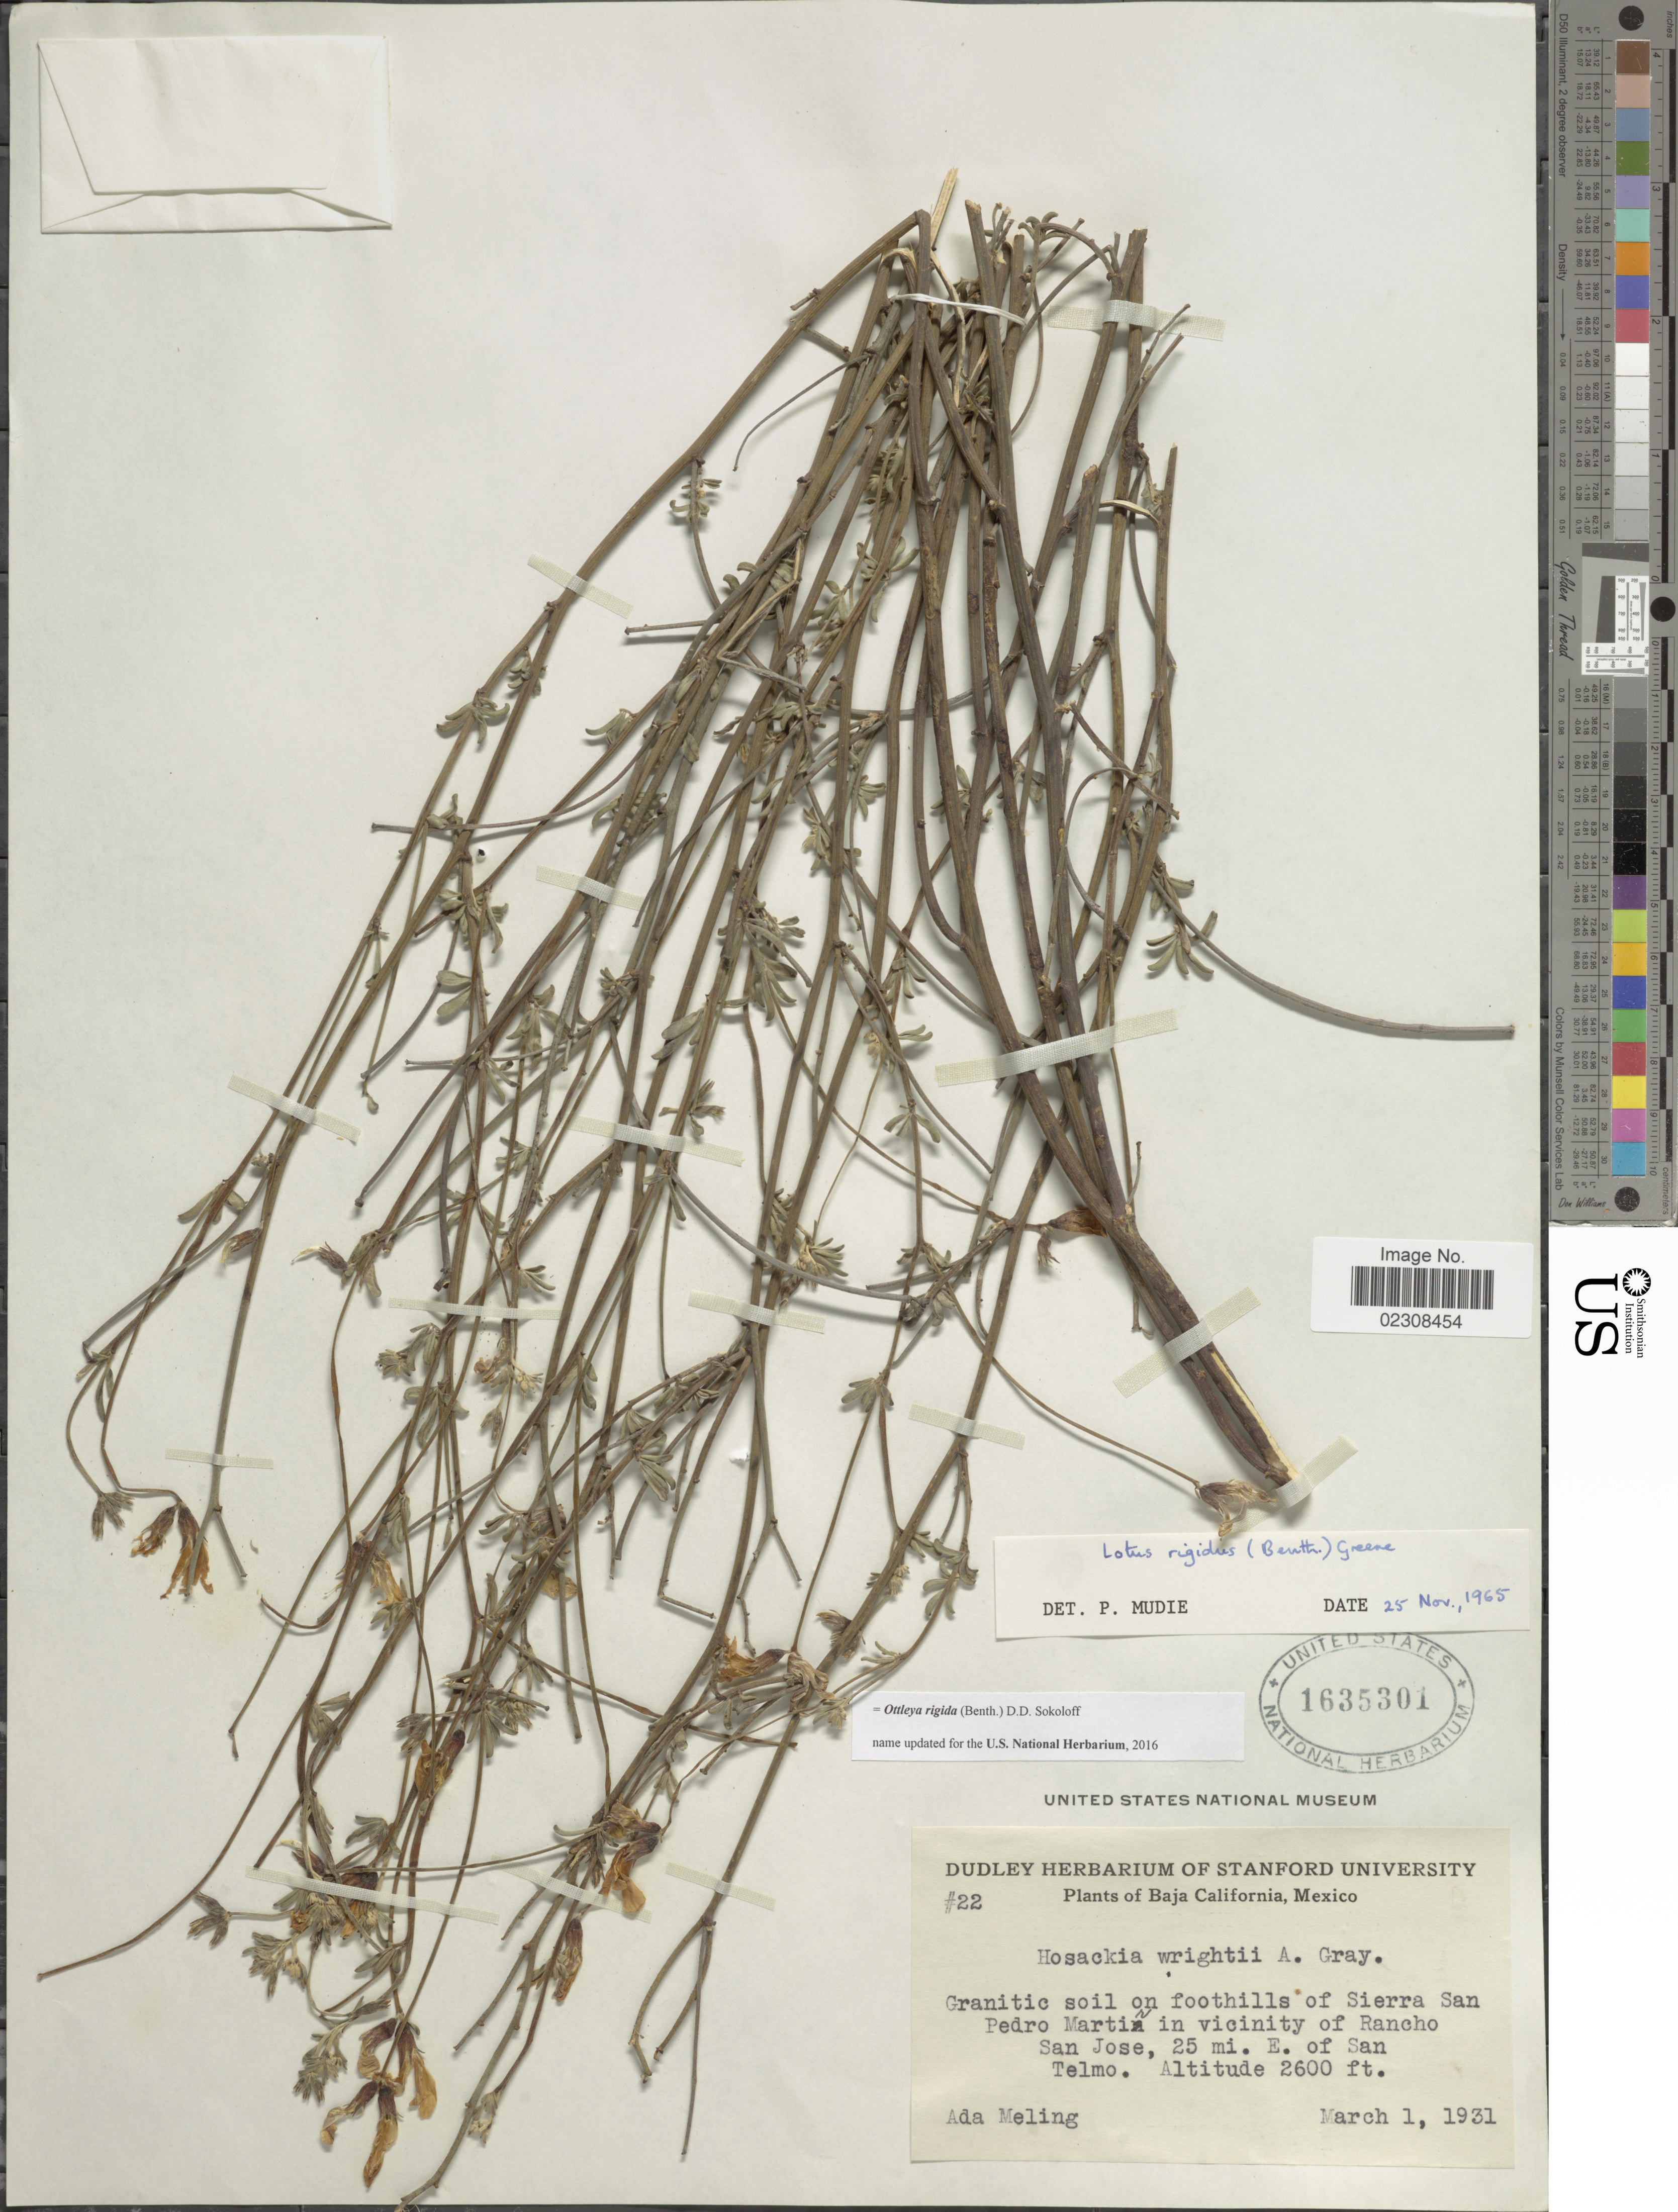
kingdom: Plantae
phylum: Tracheophyta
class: Magnoliopsida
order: Fabales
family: Fabaceae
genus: Ottleya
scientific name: Ottleya rigida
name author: (Benth.) D.D. Sokoloff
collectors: A. Meling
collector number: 22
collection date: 1931-03-01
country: Mexico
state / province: Baja California Norte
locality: Granitic soil on foothills of Sierra San Pedro Martir in vicinity of Rancho San Jose, 25 mi E of San Telmo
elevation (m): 792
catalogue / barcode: US 1635301